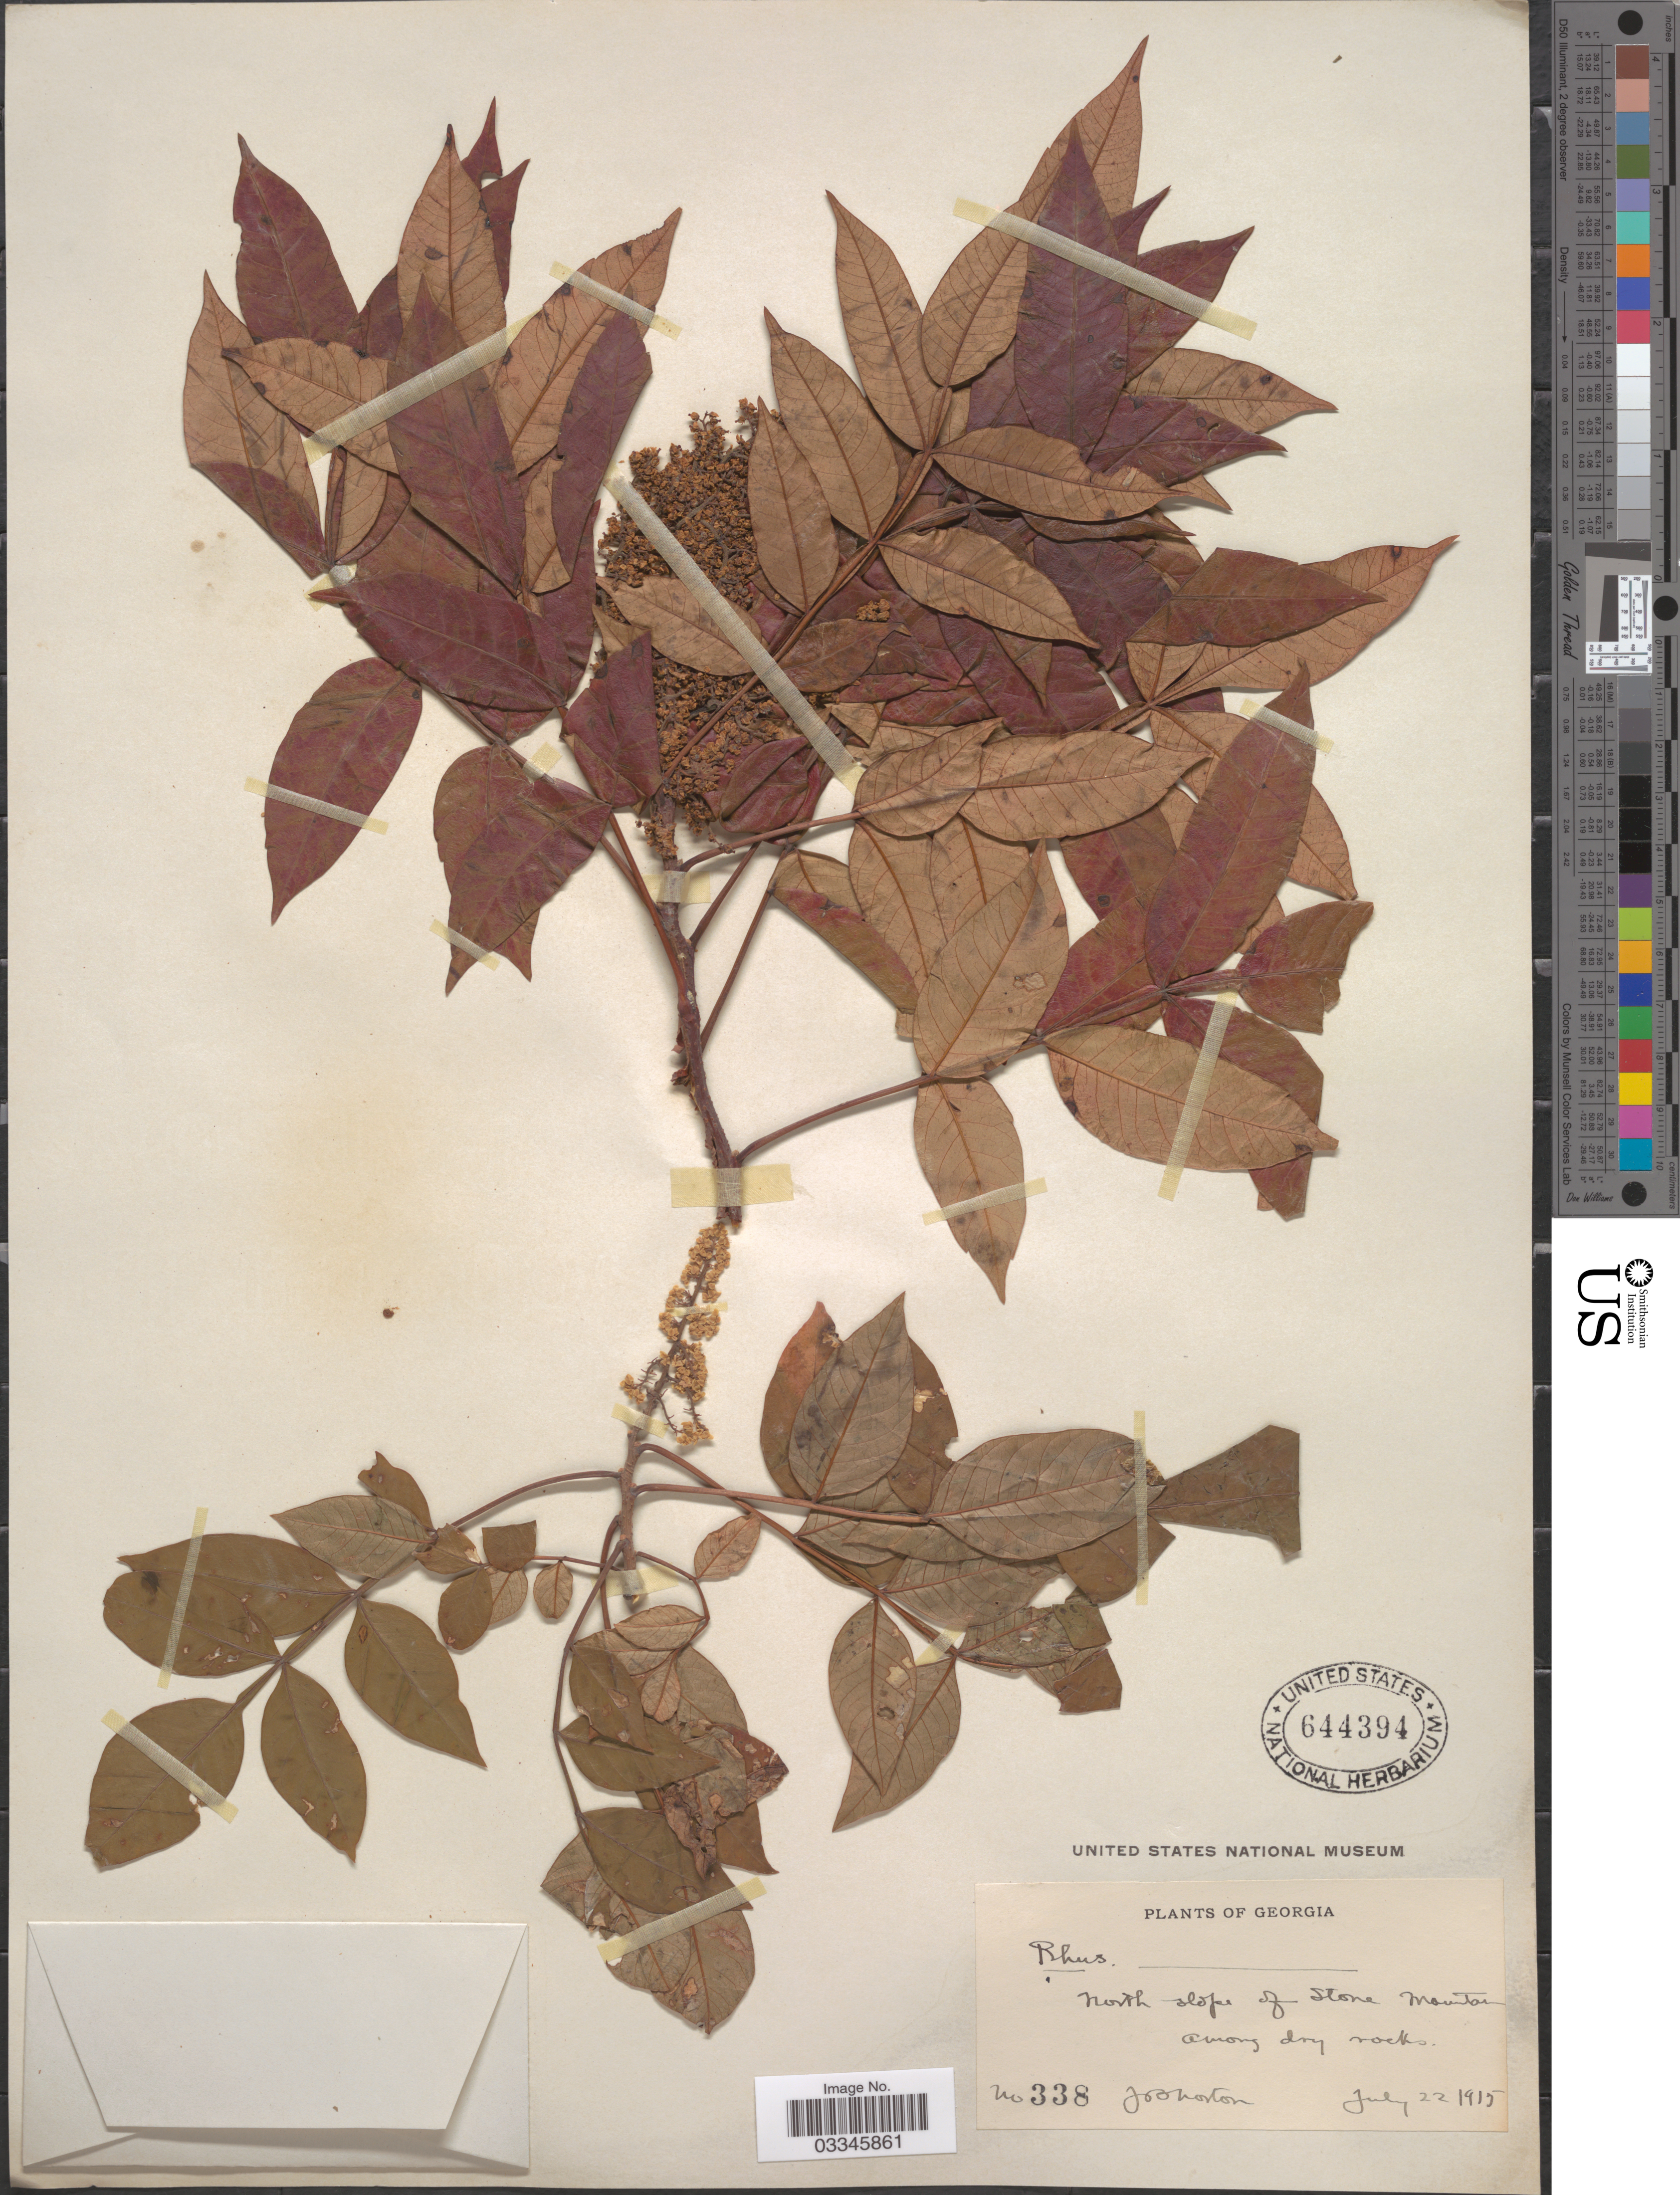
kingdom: Plantae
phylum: Tracheophyta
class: Magnoliopsida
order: Sapindales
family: Anacardiaceae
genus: Rhus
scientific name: Rhus copallinum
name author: L.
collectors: J. B. Norton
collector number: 338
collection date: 1915-07-22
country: United States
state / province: Georgia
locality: North slope of Stone Mountain.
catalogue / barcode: US 644394